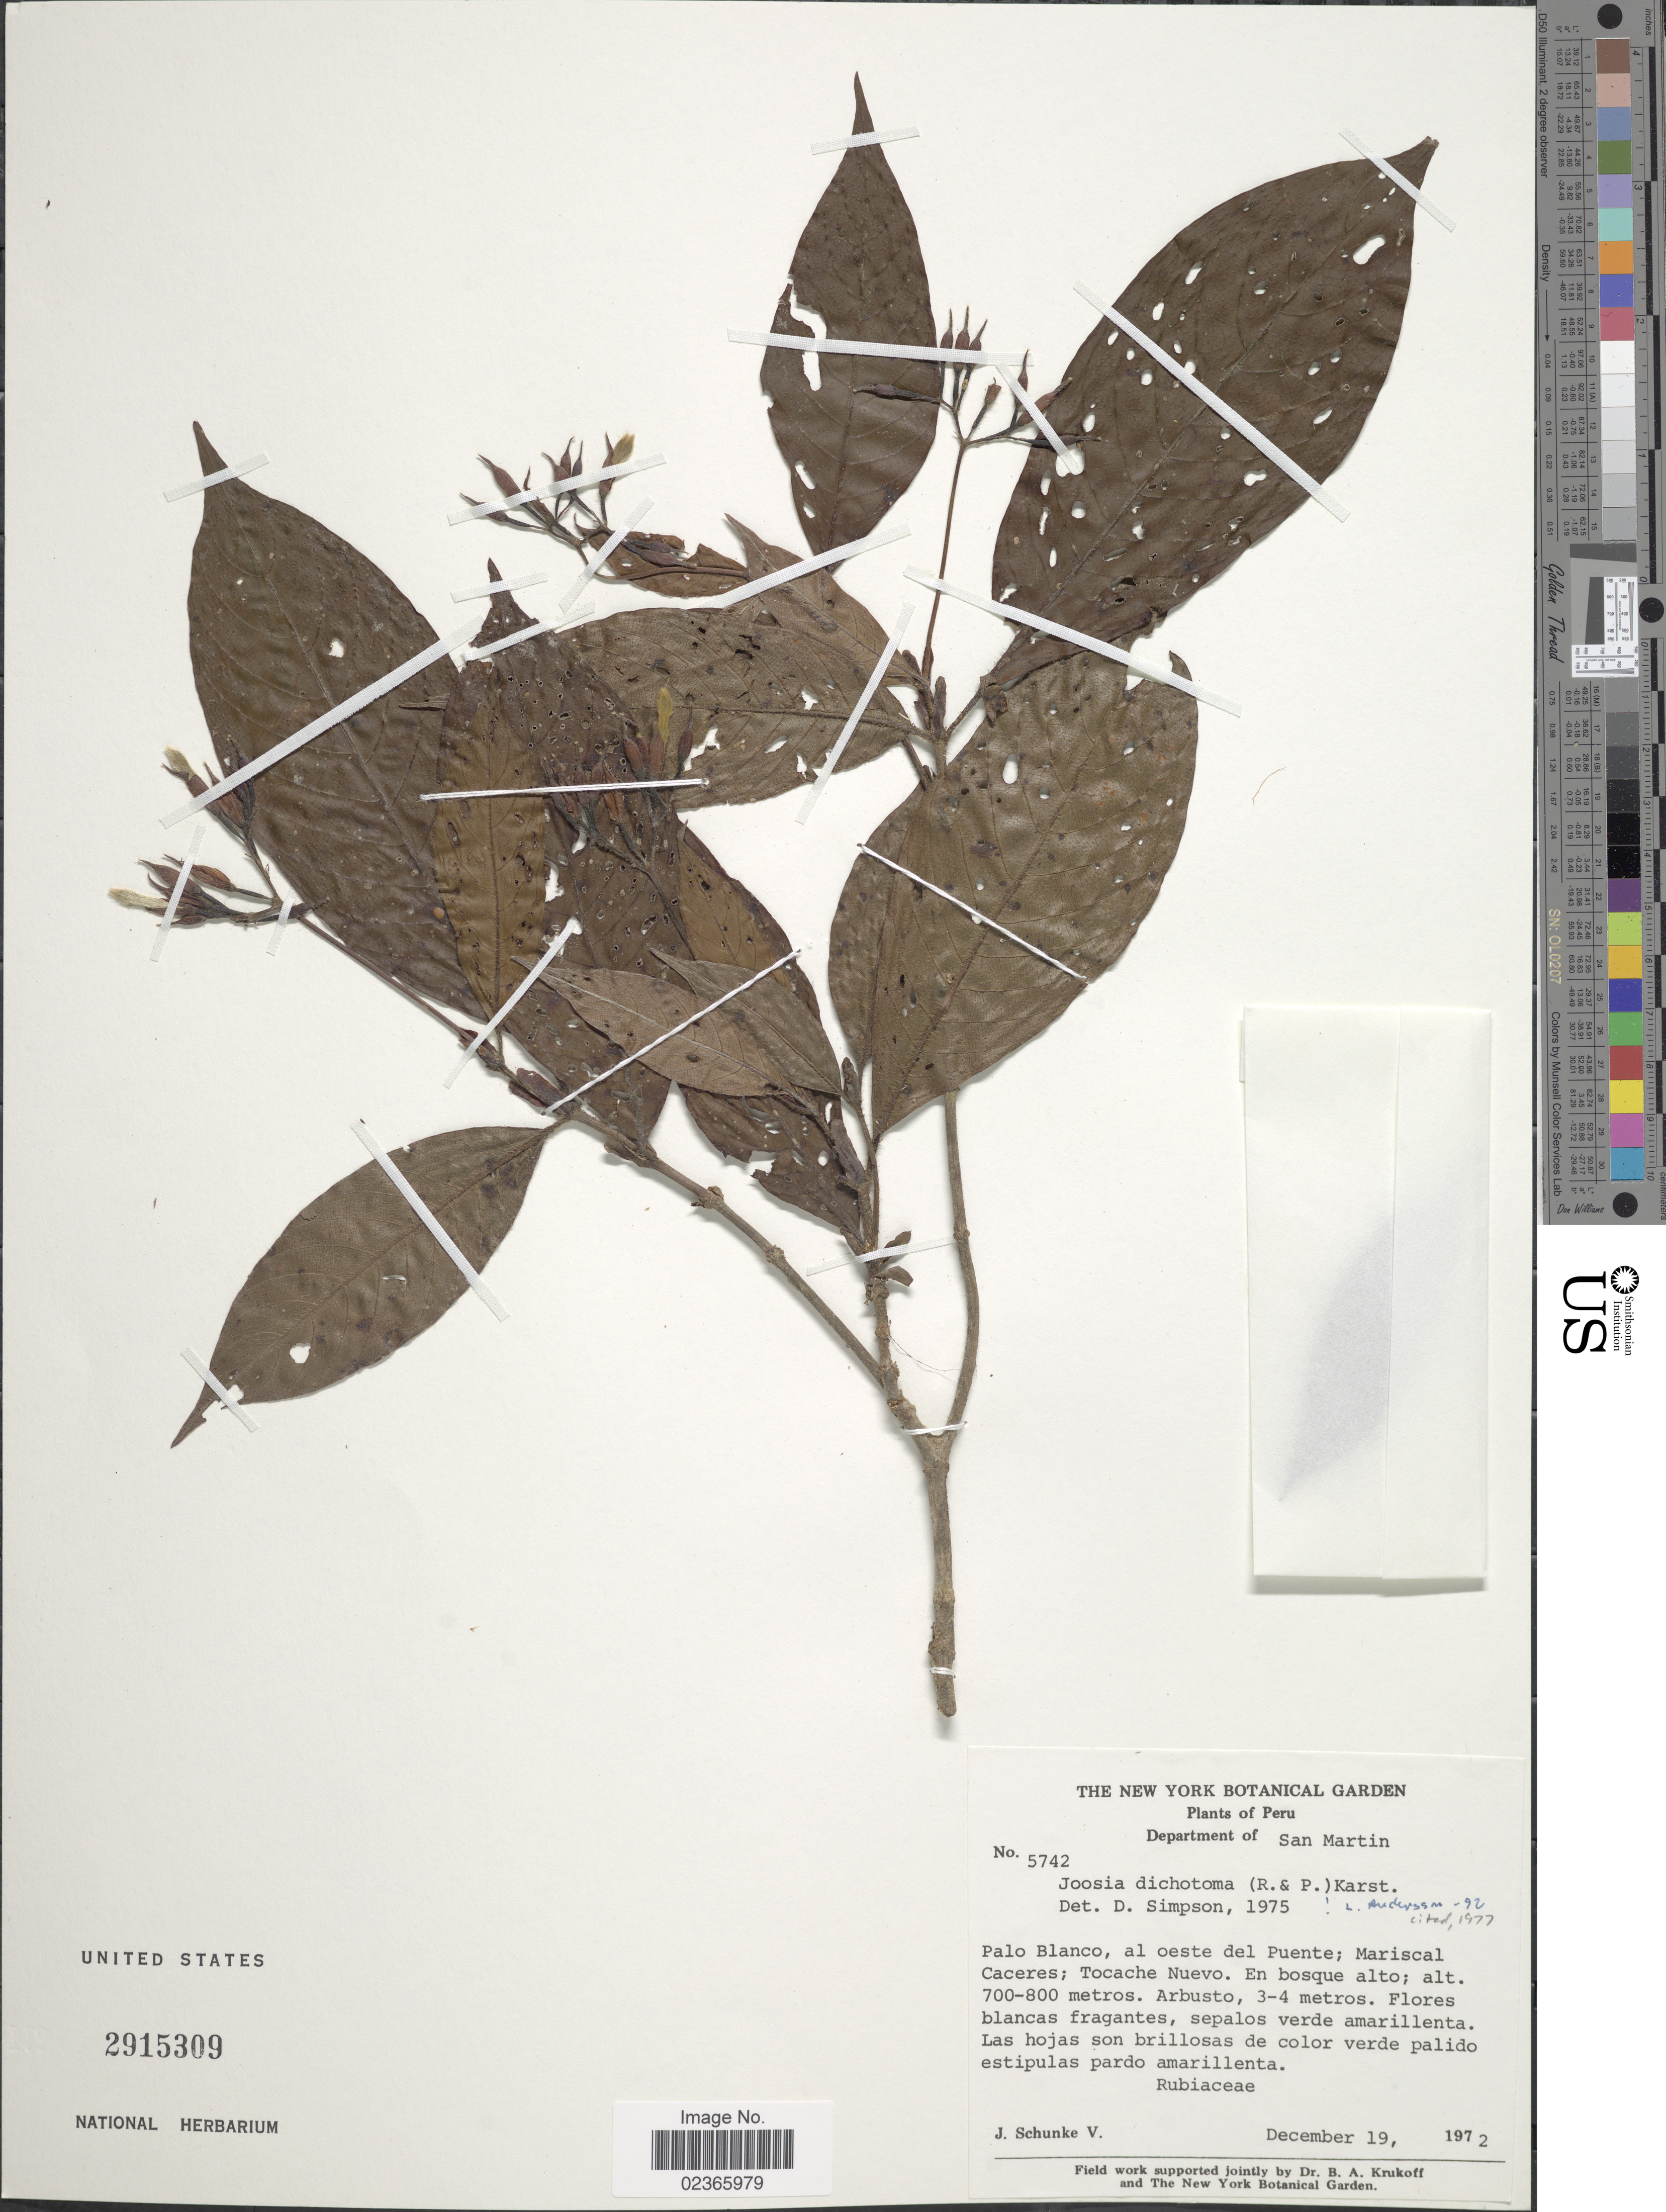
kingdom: Plantae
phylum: Tracheophyta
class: Magnoliopsida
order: Gentianales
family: Rubiaceae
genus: Joosia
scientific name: Joosia dichotoma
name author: (Ruiz & Pav.) H. Karst.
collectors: J. Schunke Vigo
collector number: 5742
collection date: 1972-12-19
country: Peru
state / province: San Martín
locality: Peru, Department of San Martin. Palo Blanco, al oeste del Puente.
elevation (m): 700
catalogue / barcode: US 2915309